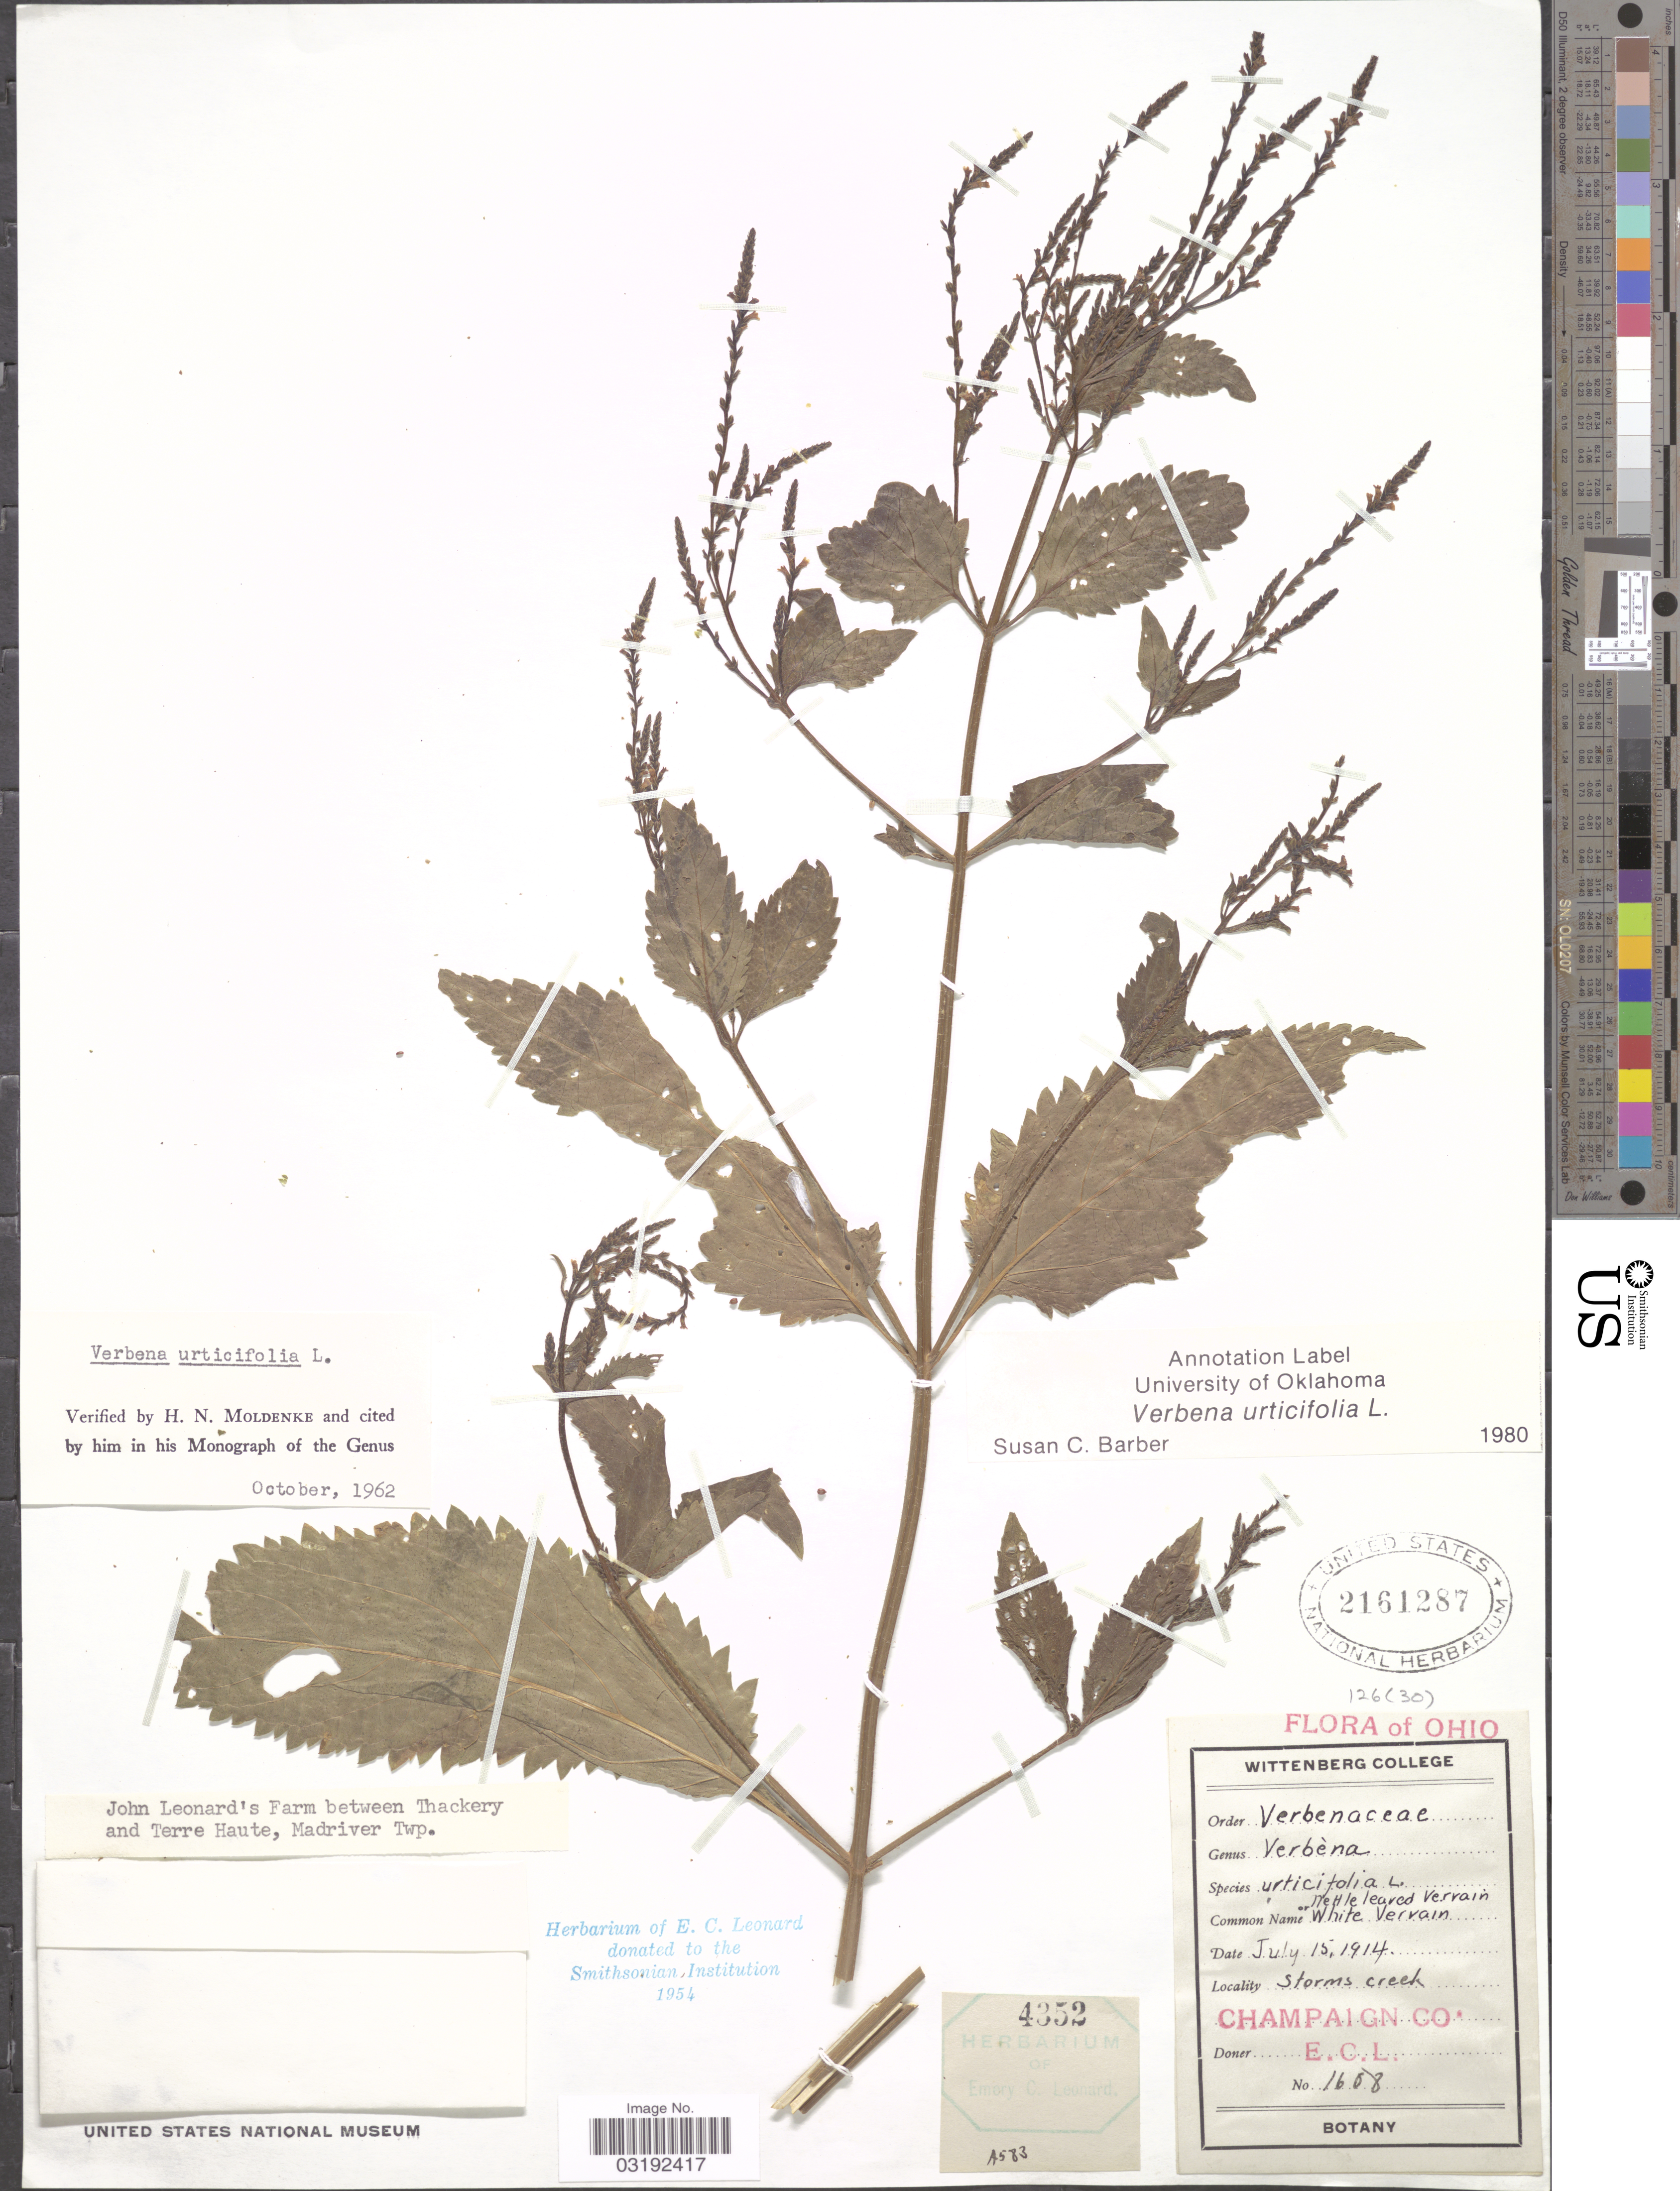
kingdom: Plantae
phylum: Tracheophyta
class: Magnoliopsida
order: Lamiales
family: Verbenaceae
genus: Verbena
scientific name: Verbena urticifolia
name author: L.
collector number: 1608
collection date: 1914-07-15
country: United States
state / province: Ohio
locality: Storms creek, Champaign Co.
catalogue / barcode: US 2161287